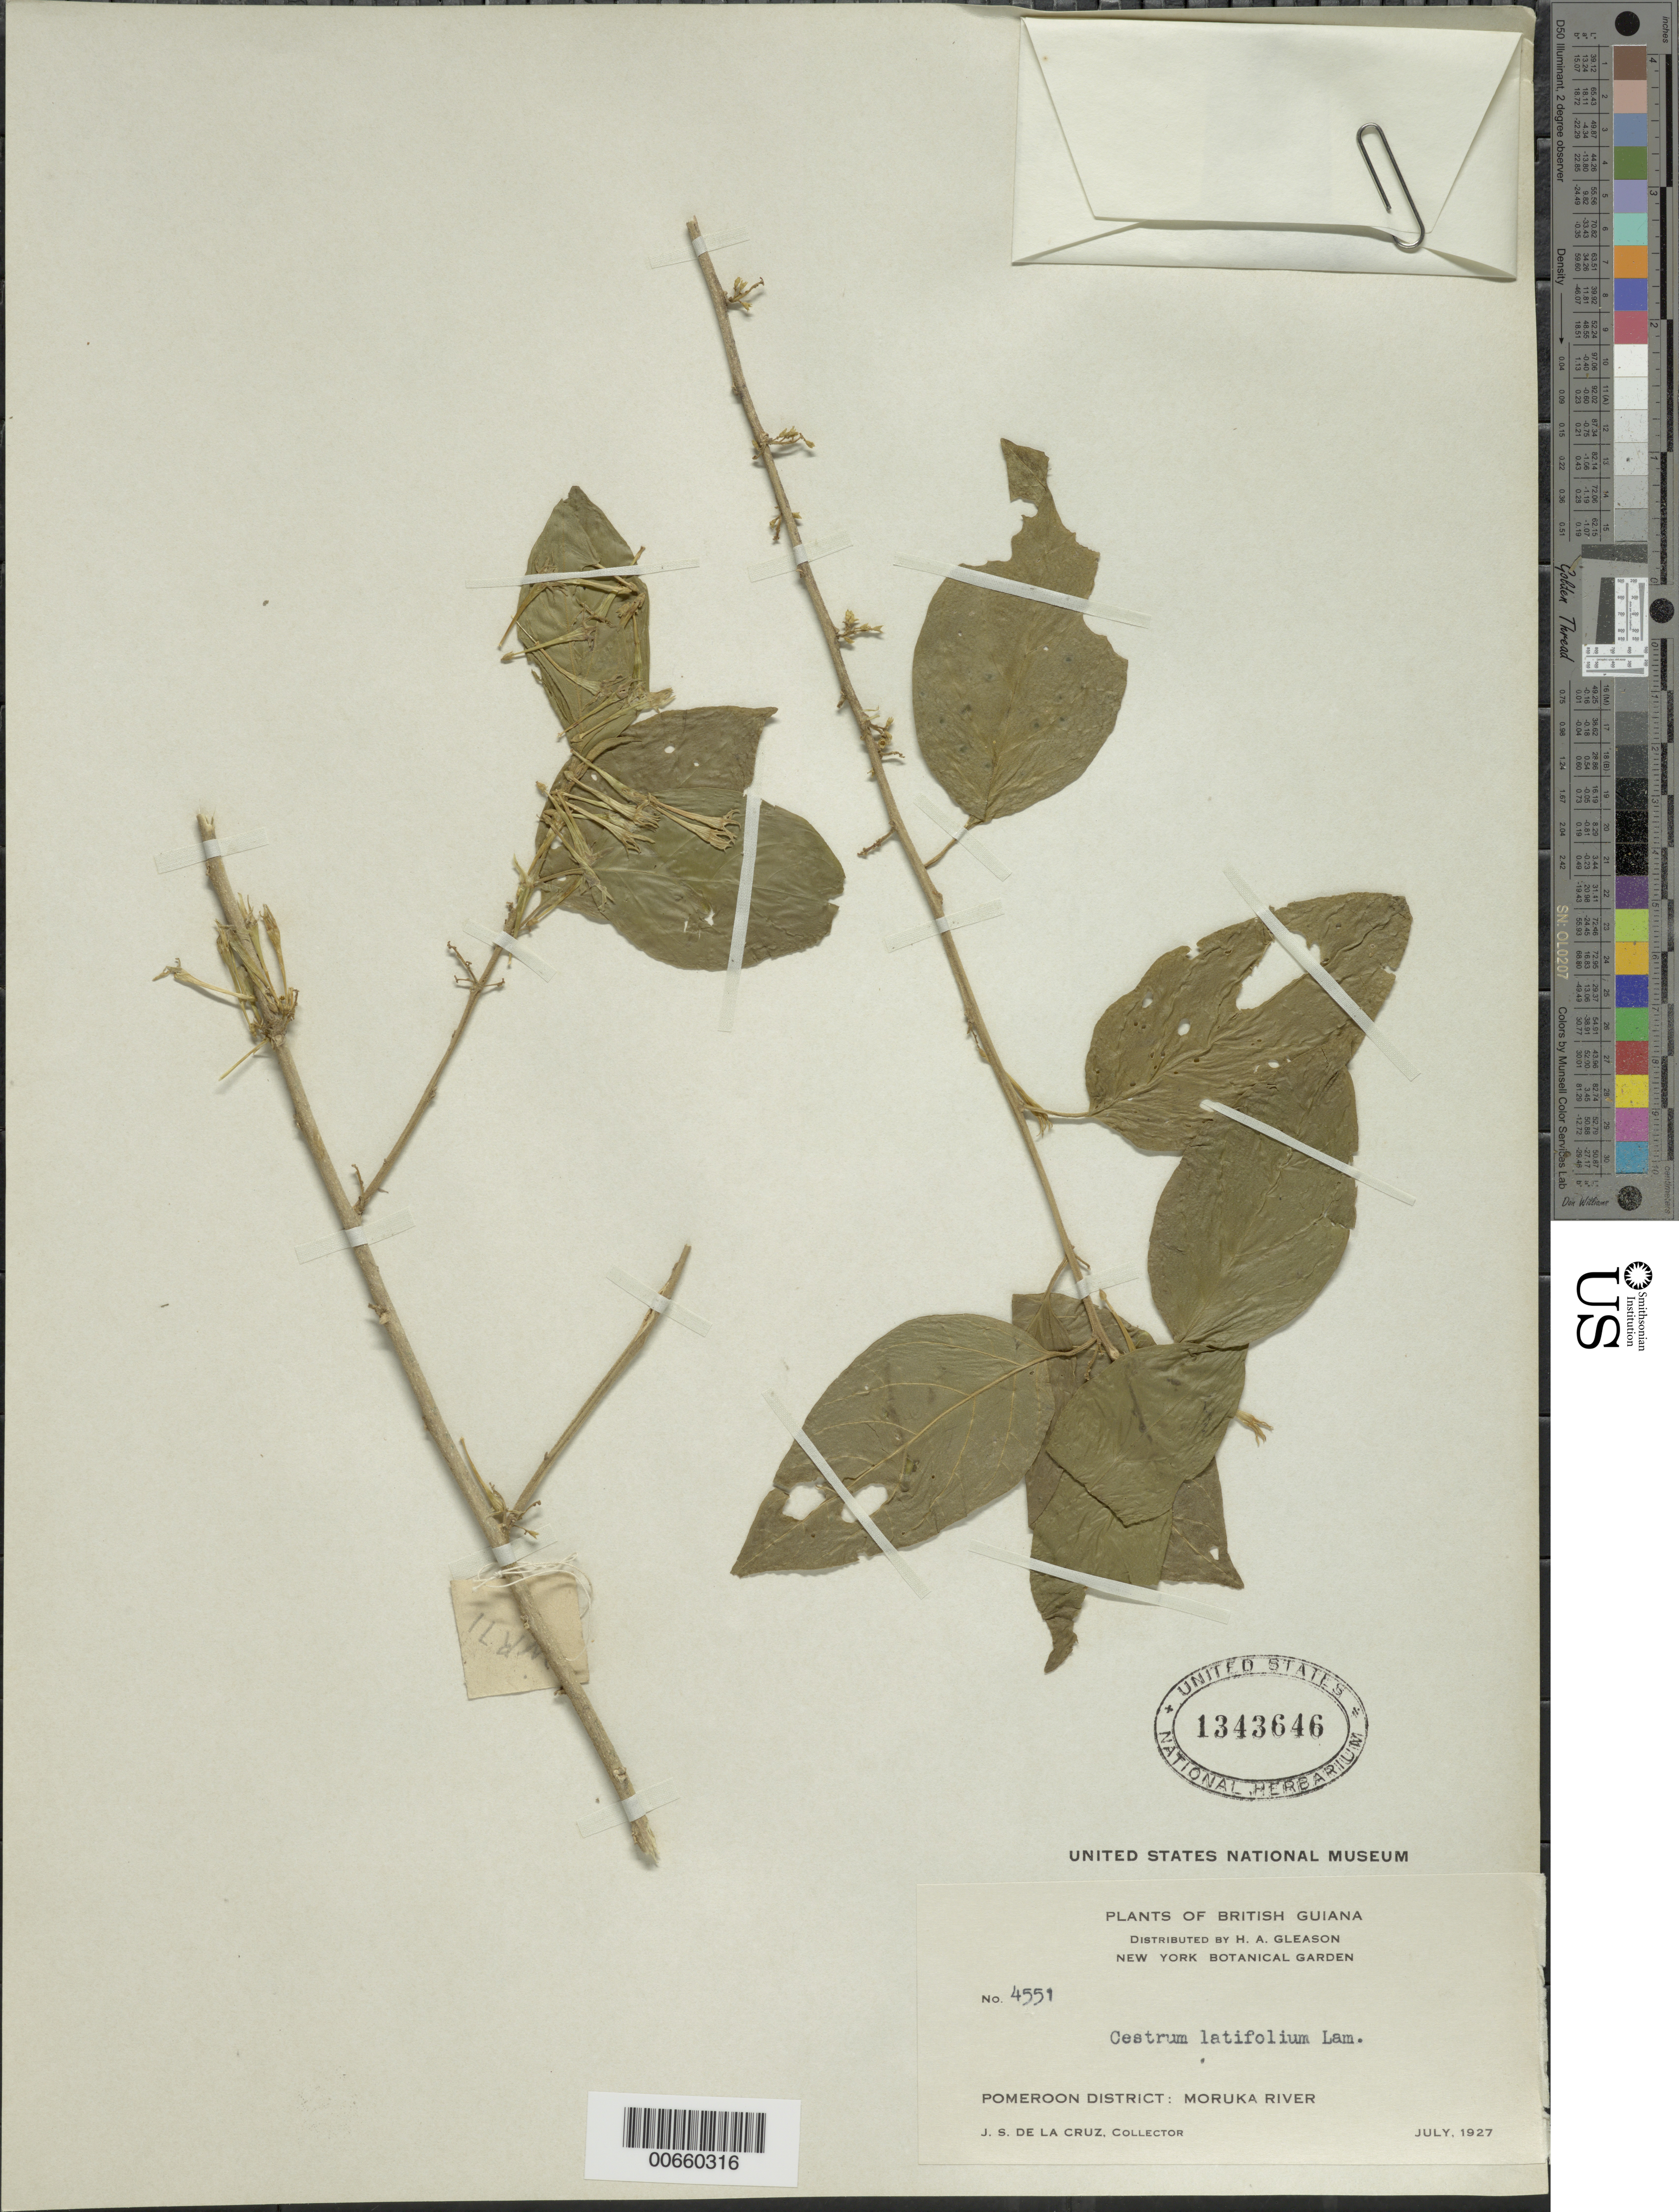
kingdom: Plantae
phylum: Tracheophyta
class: Magnoliopsida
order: Solanales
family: Solanaceae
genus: Cestrum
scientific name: Cestrum latifolium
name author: Lam.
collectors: J. S. de la Cruz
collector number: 4551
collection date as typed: Jul-27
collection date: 1927-07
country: Guyana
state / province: Barima-Waini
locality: Moruka R., Pomeroon Dist.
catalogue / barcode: US 1343646